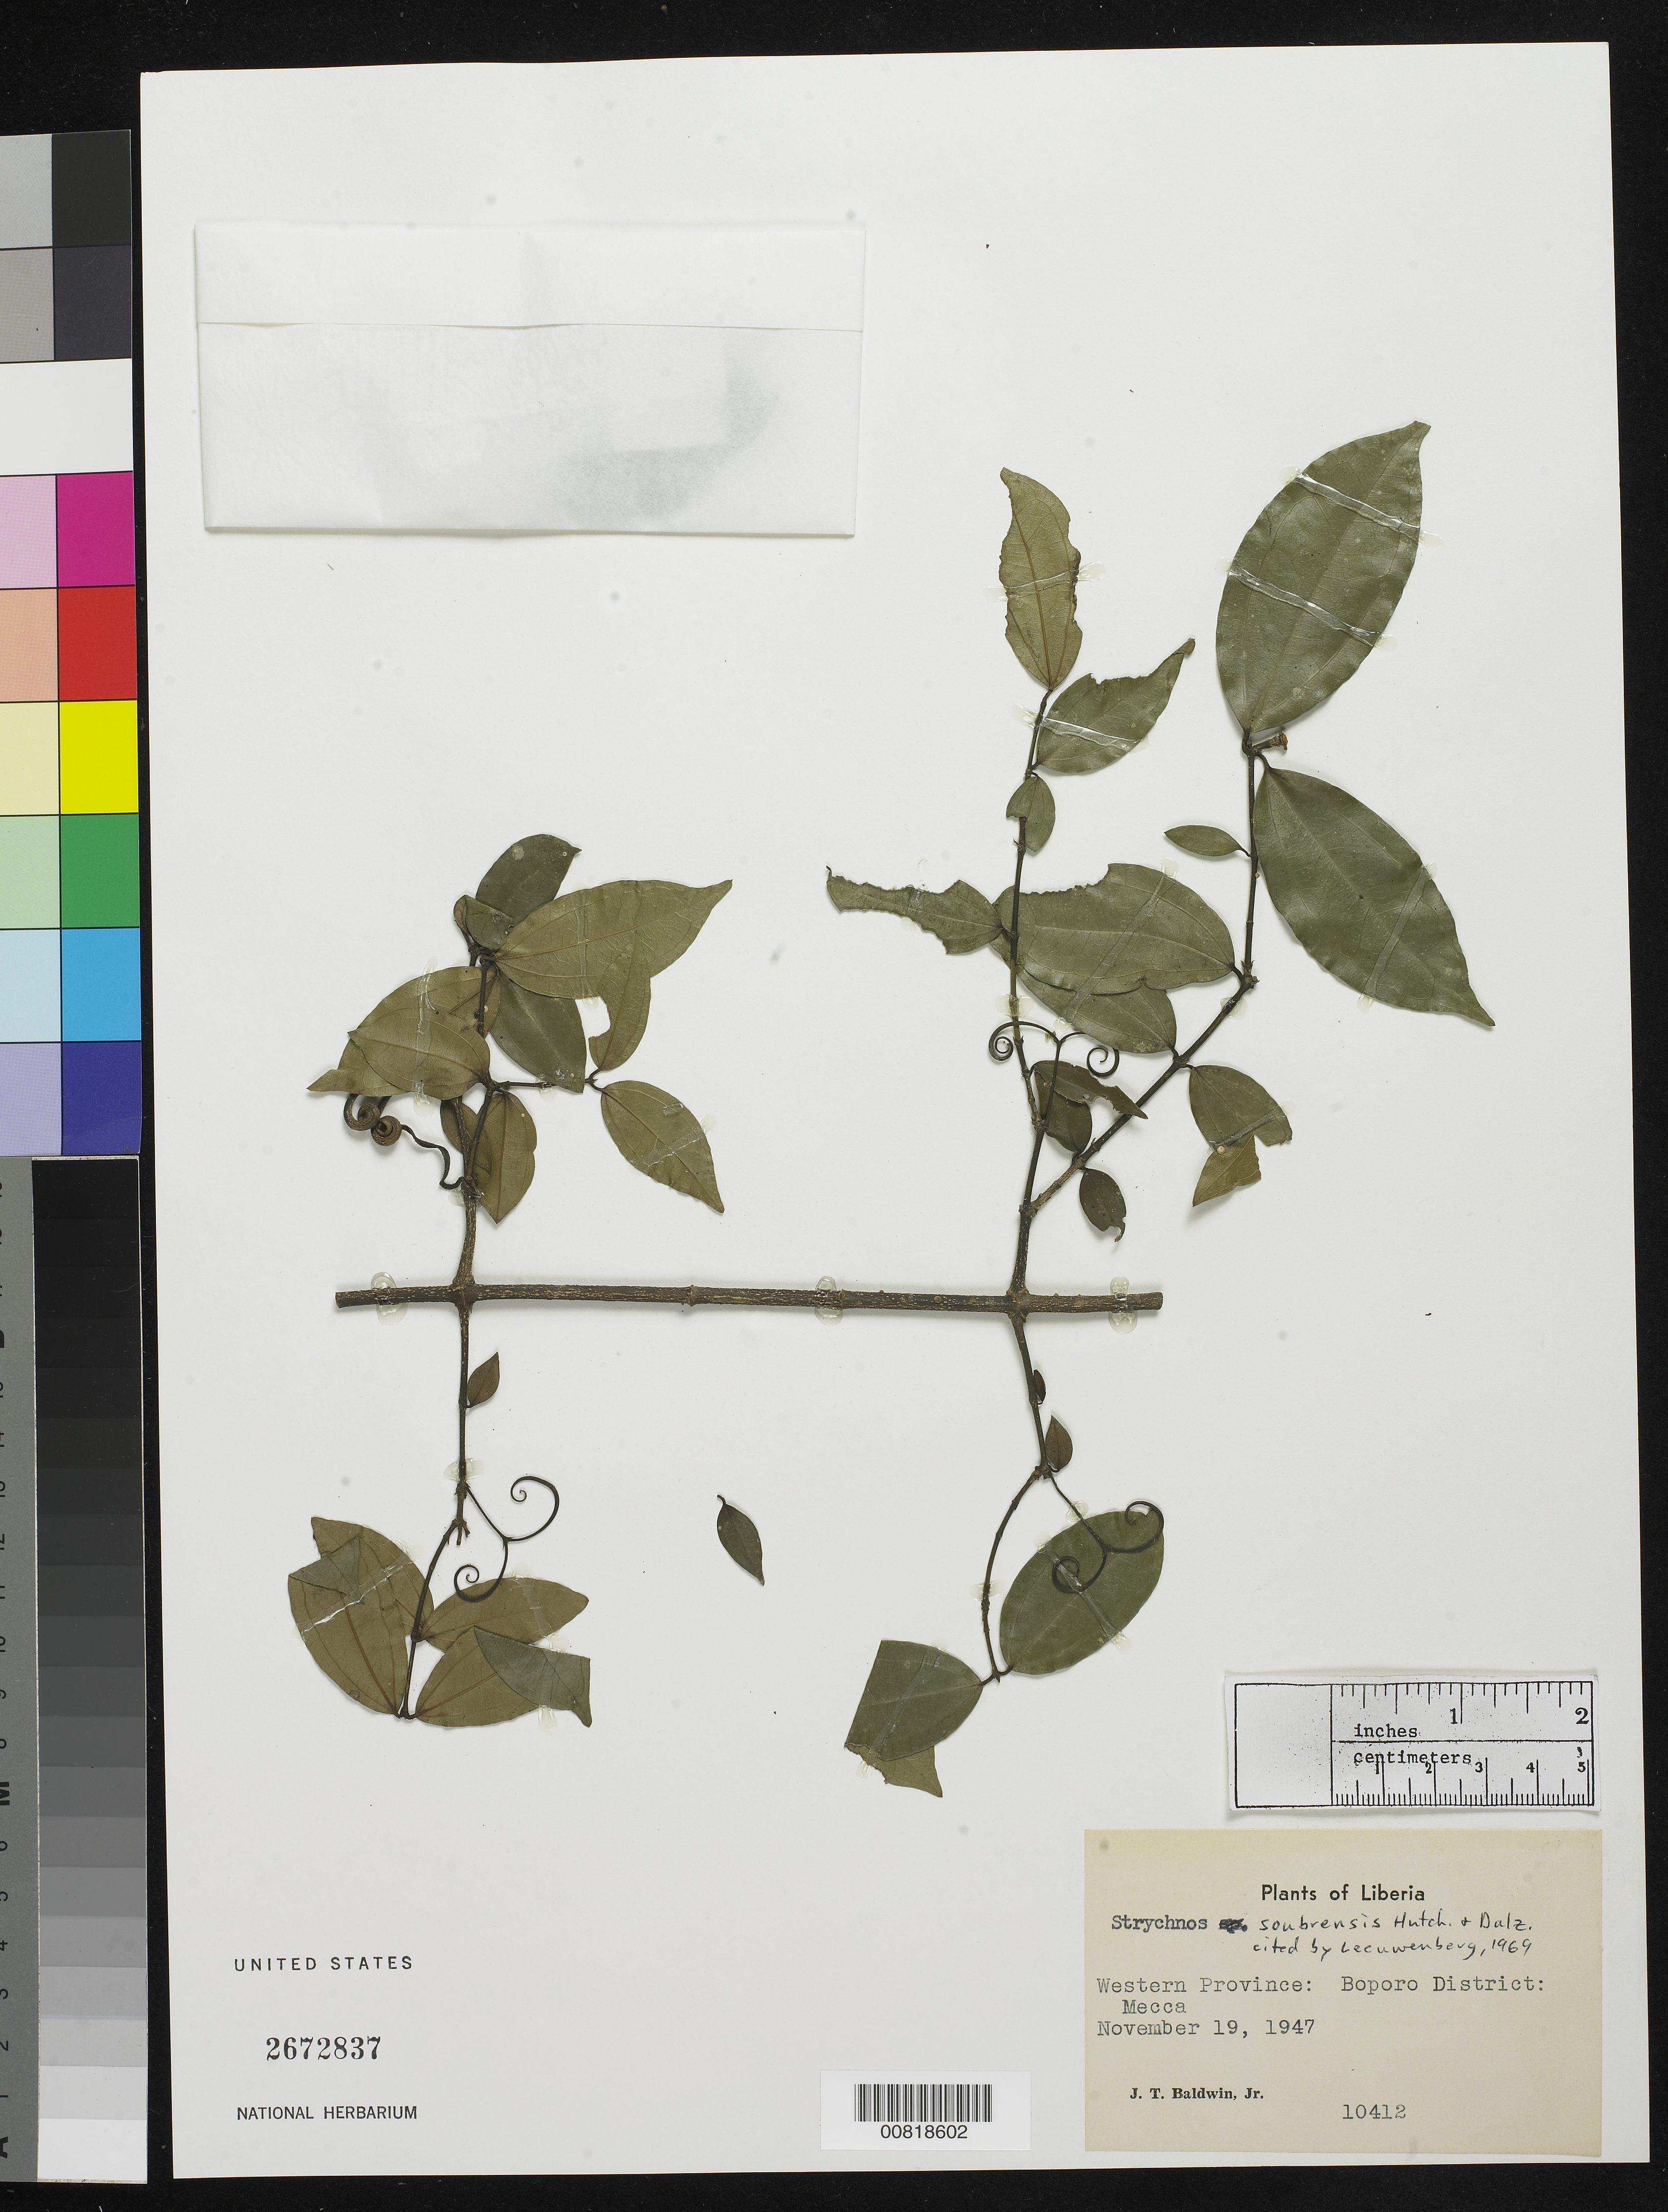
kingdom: Plantae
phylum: Tracheophyta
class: Magnoliopsida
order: Gentianales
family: Loganiaceae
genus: Strychnos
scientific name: Strychnos soubrensis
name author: Hutch. & Dalziel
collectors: J. T. Baldwin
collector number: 10412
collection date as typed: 19 Nov 1947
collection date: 1947-11-19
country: Liberia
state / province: Gbarpolu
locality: Western Province: Boporo District, Mecca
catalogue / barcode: US 2672837